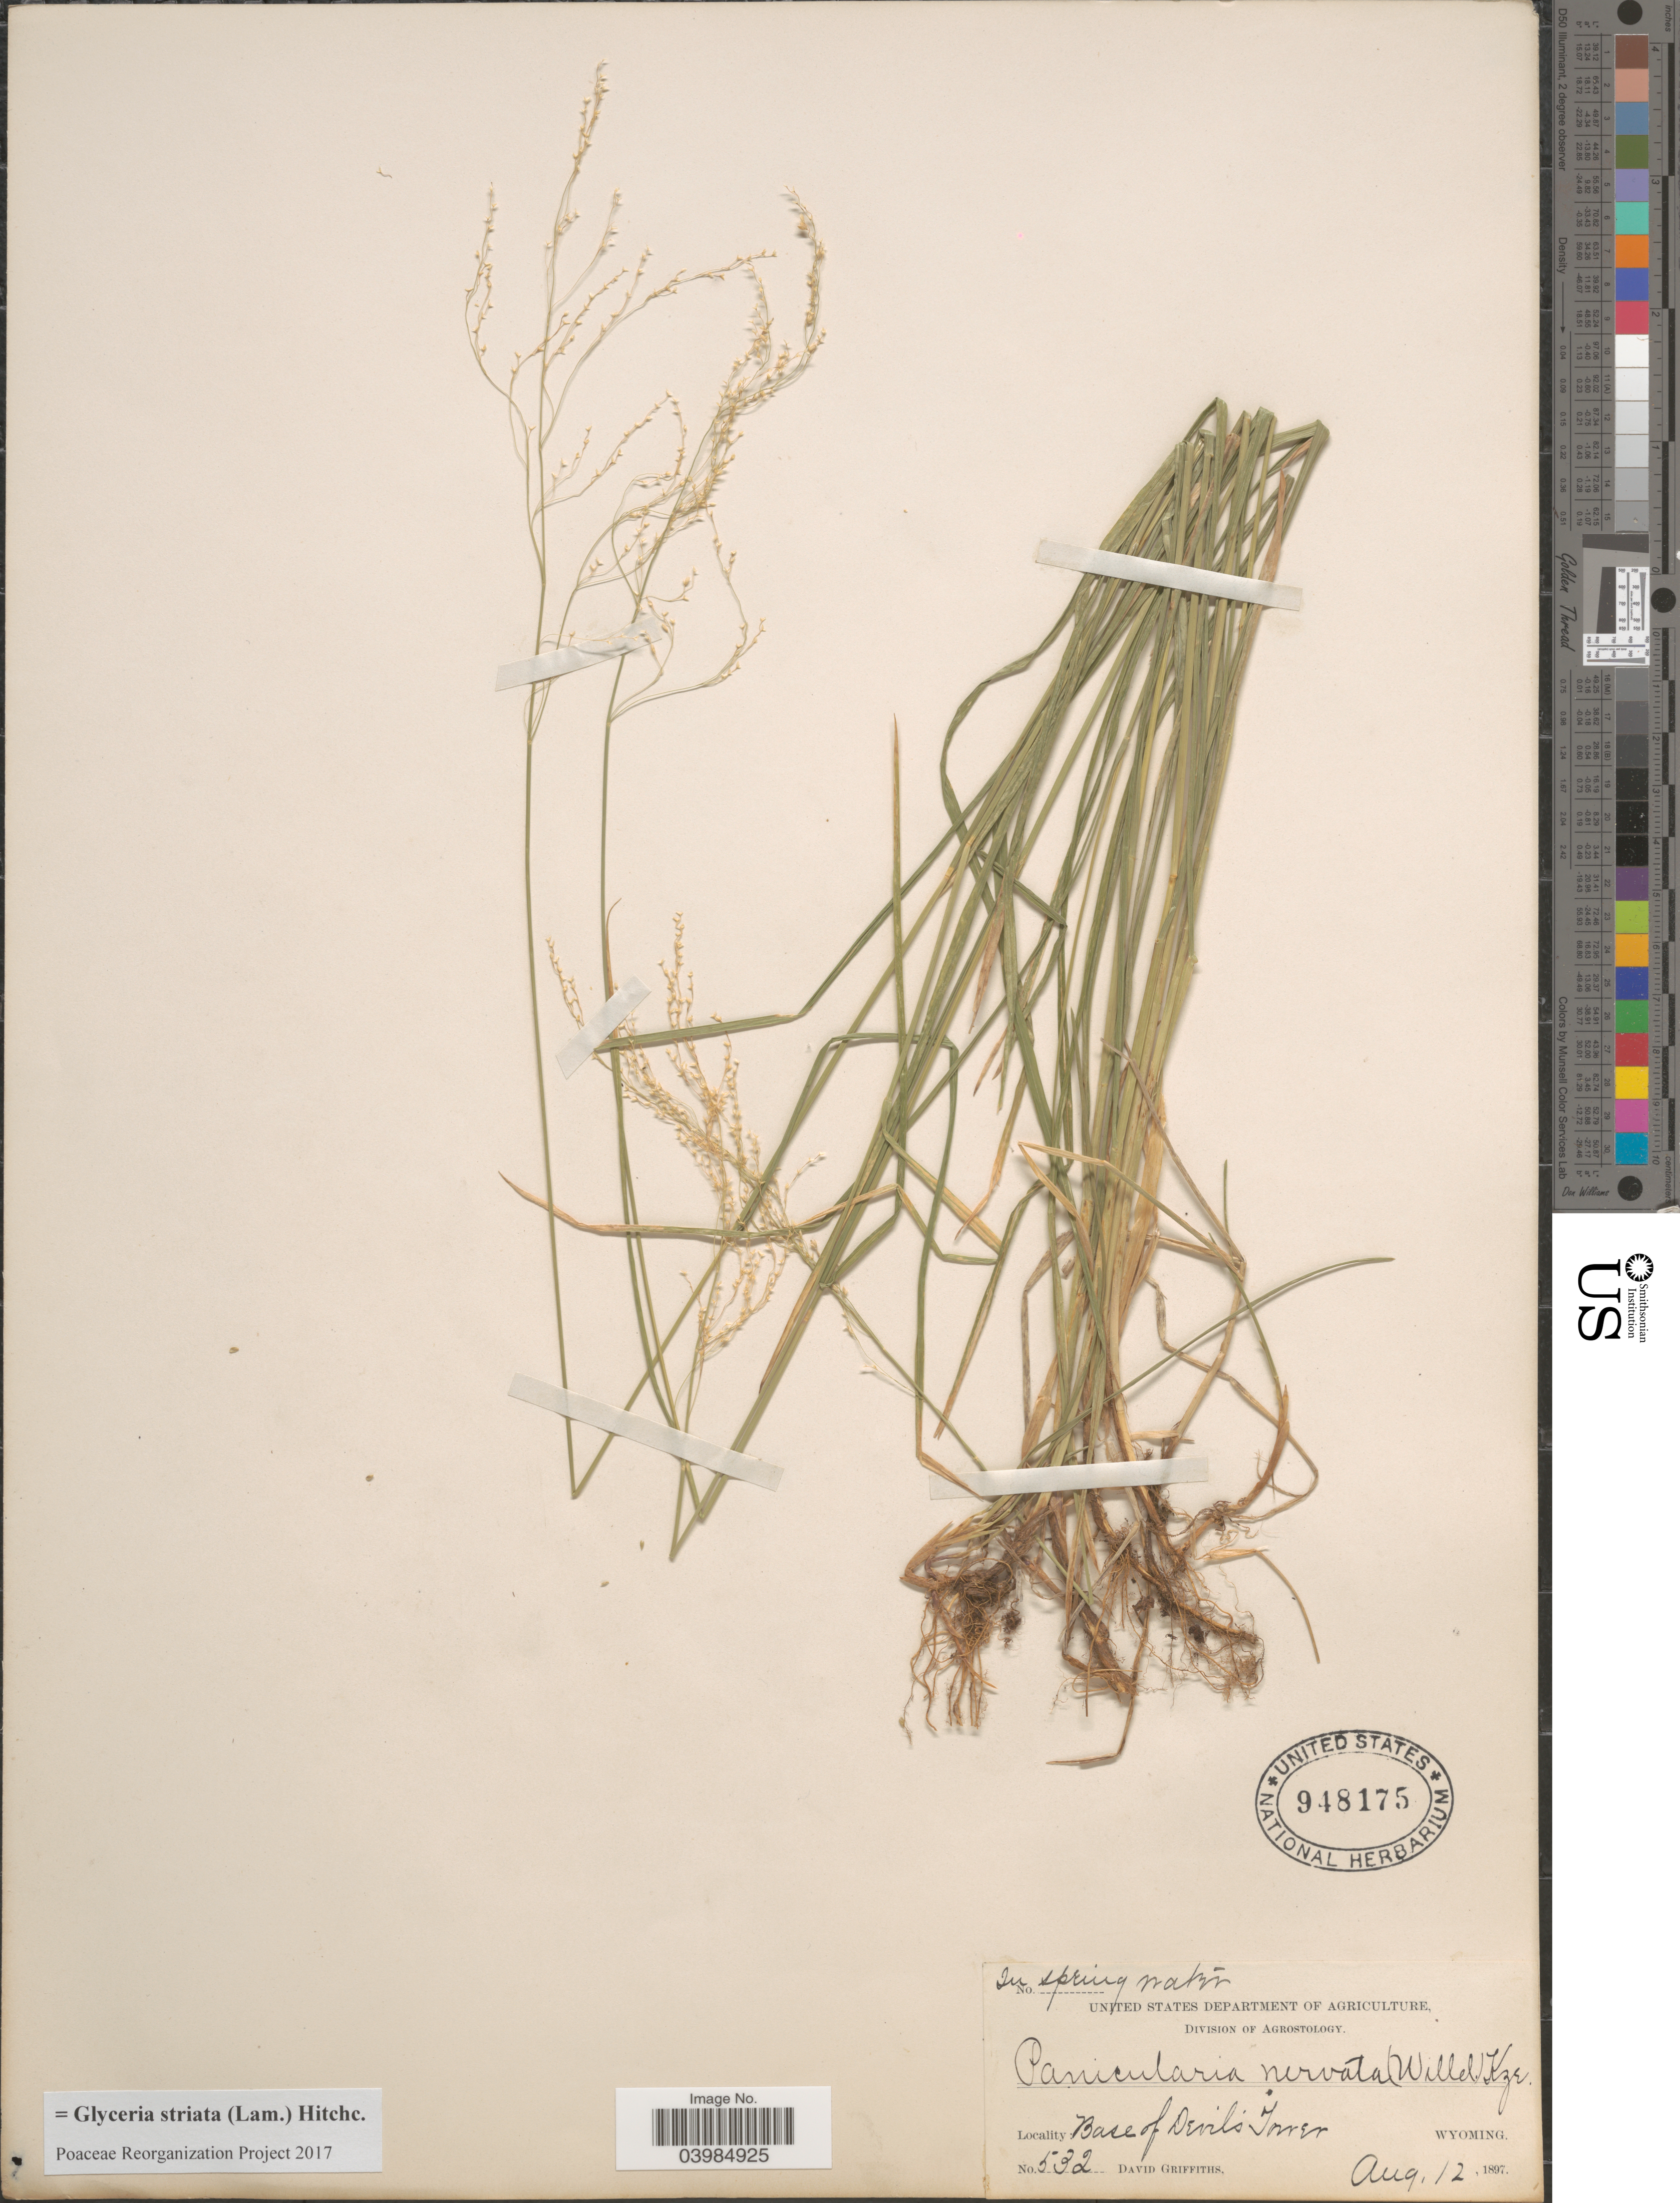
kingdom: Plantae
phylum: Tracheophyta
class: Liliopsida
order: Poales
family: Poaceae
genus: Glyceria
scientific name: Glyceria striata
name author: (Lam.) Hitchc.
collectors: D. Griffiths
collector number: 532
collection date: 1897-08-12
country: United States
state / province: Wyoming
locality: Base of Devil's Tower.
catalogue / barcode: US 948175